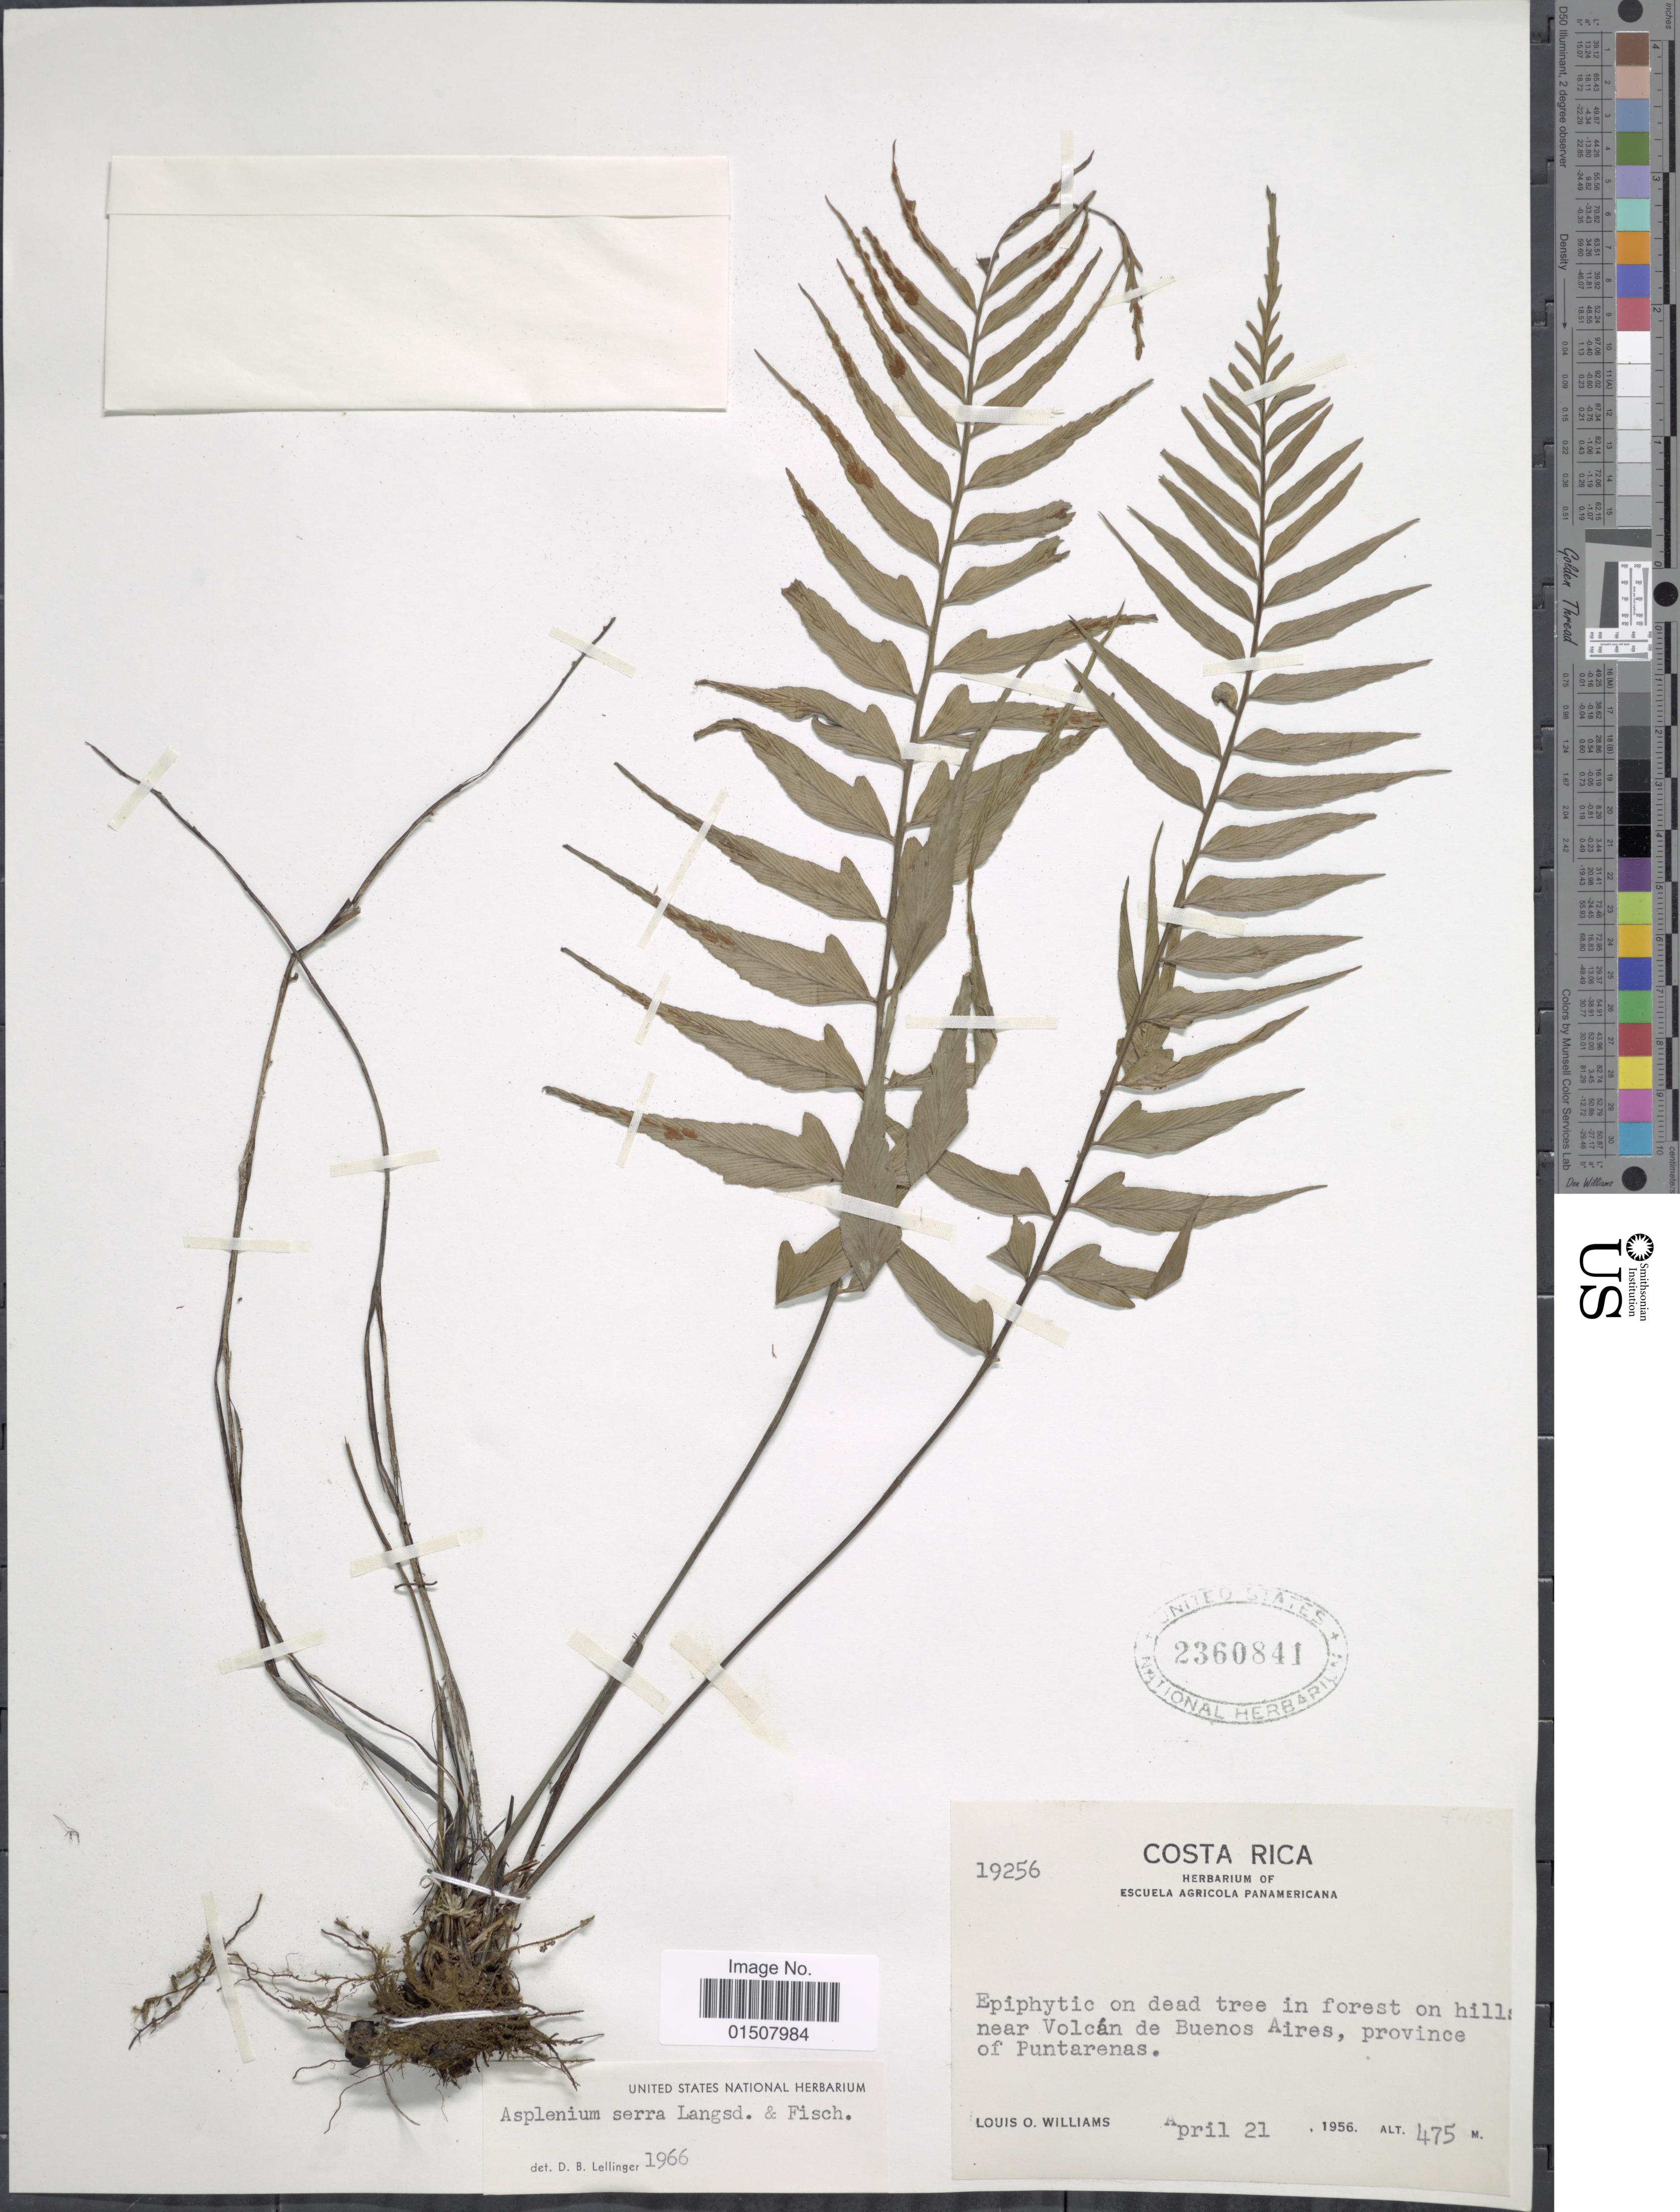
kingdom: Plantae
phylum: Tracheophyta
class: Polypodiopsida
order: Polypodiales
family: Aspleniaceae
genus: Asplenium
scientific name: Asplenium serra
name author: Langsd. & Fisch.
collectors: L. O. Williams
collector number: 19256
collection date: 1956-04-21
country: Costa Rica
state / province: Puntarenas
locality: On dead tree on hills near Volvan de Buenos Aires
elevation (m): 475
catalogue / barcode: US 2360841